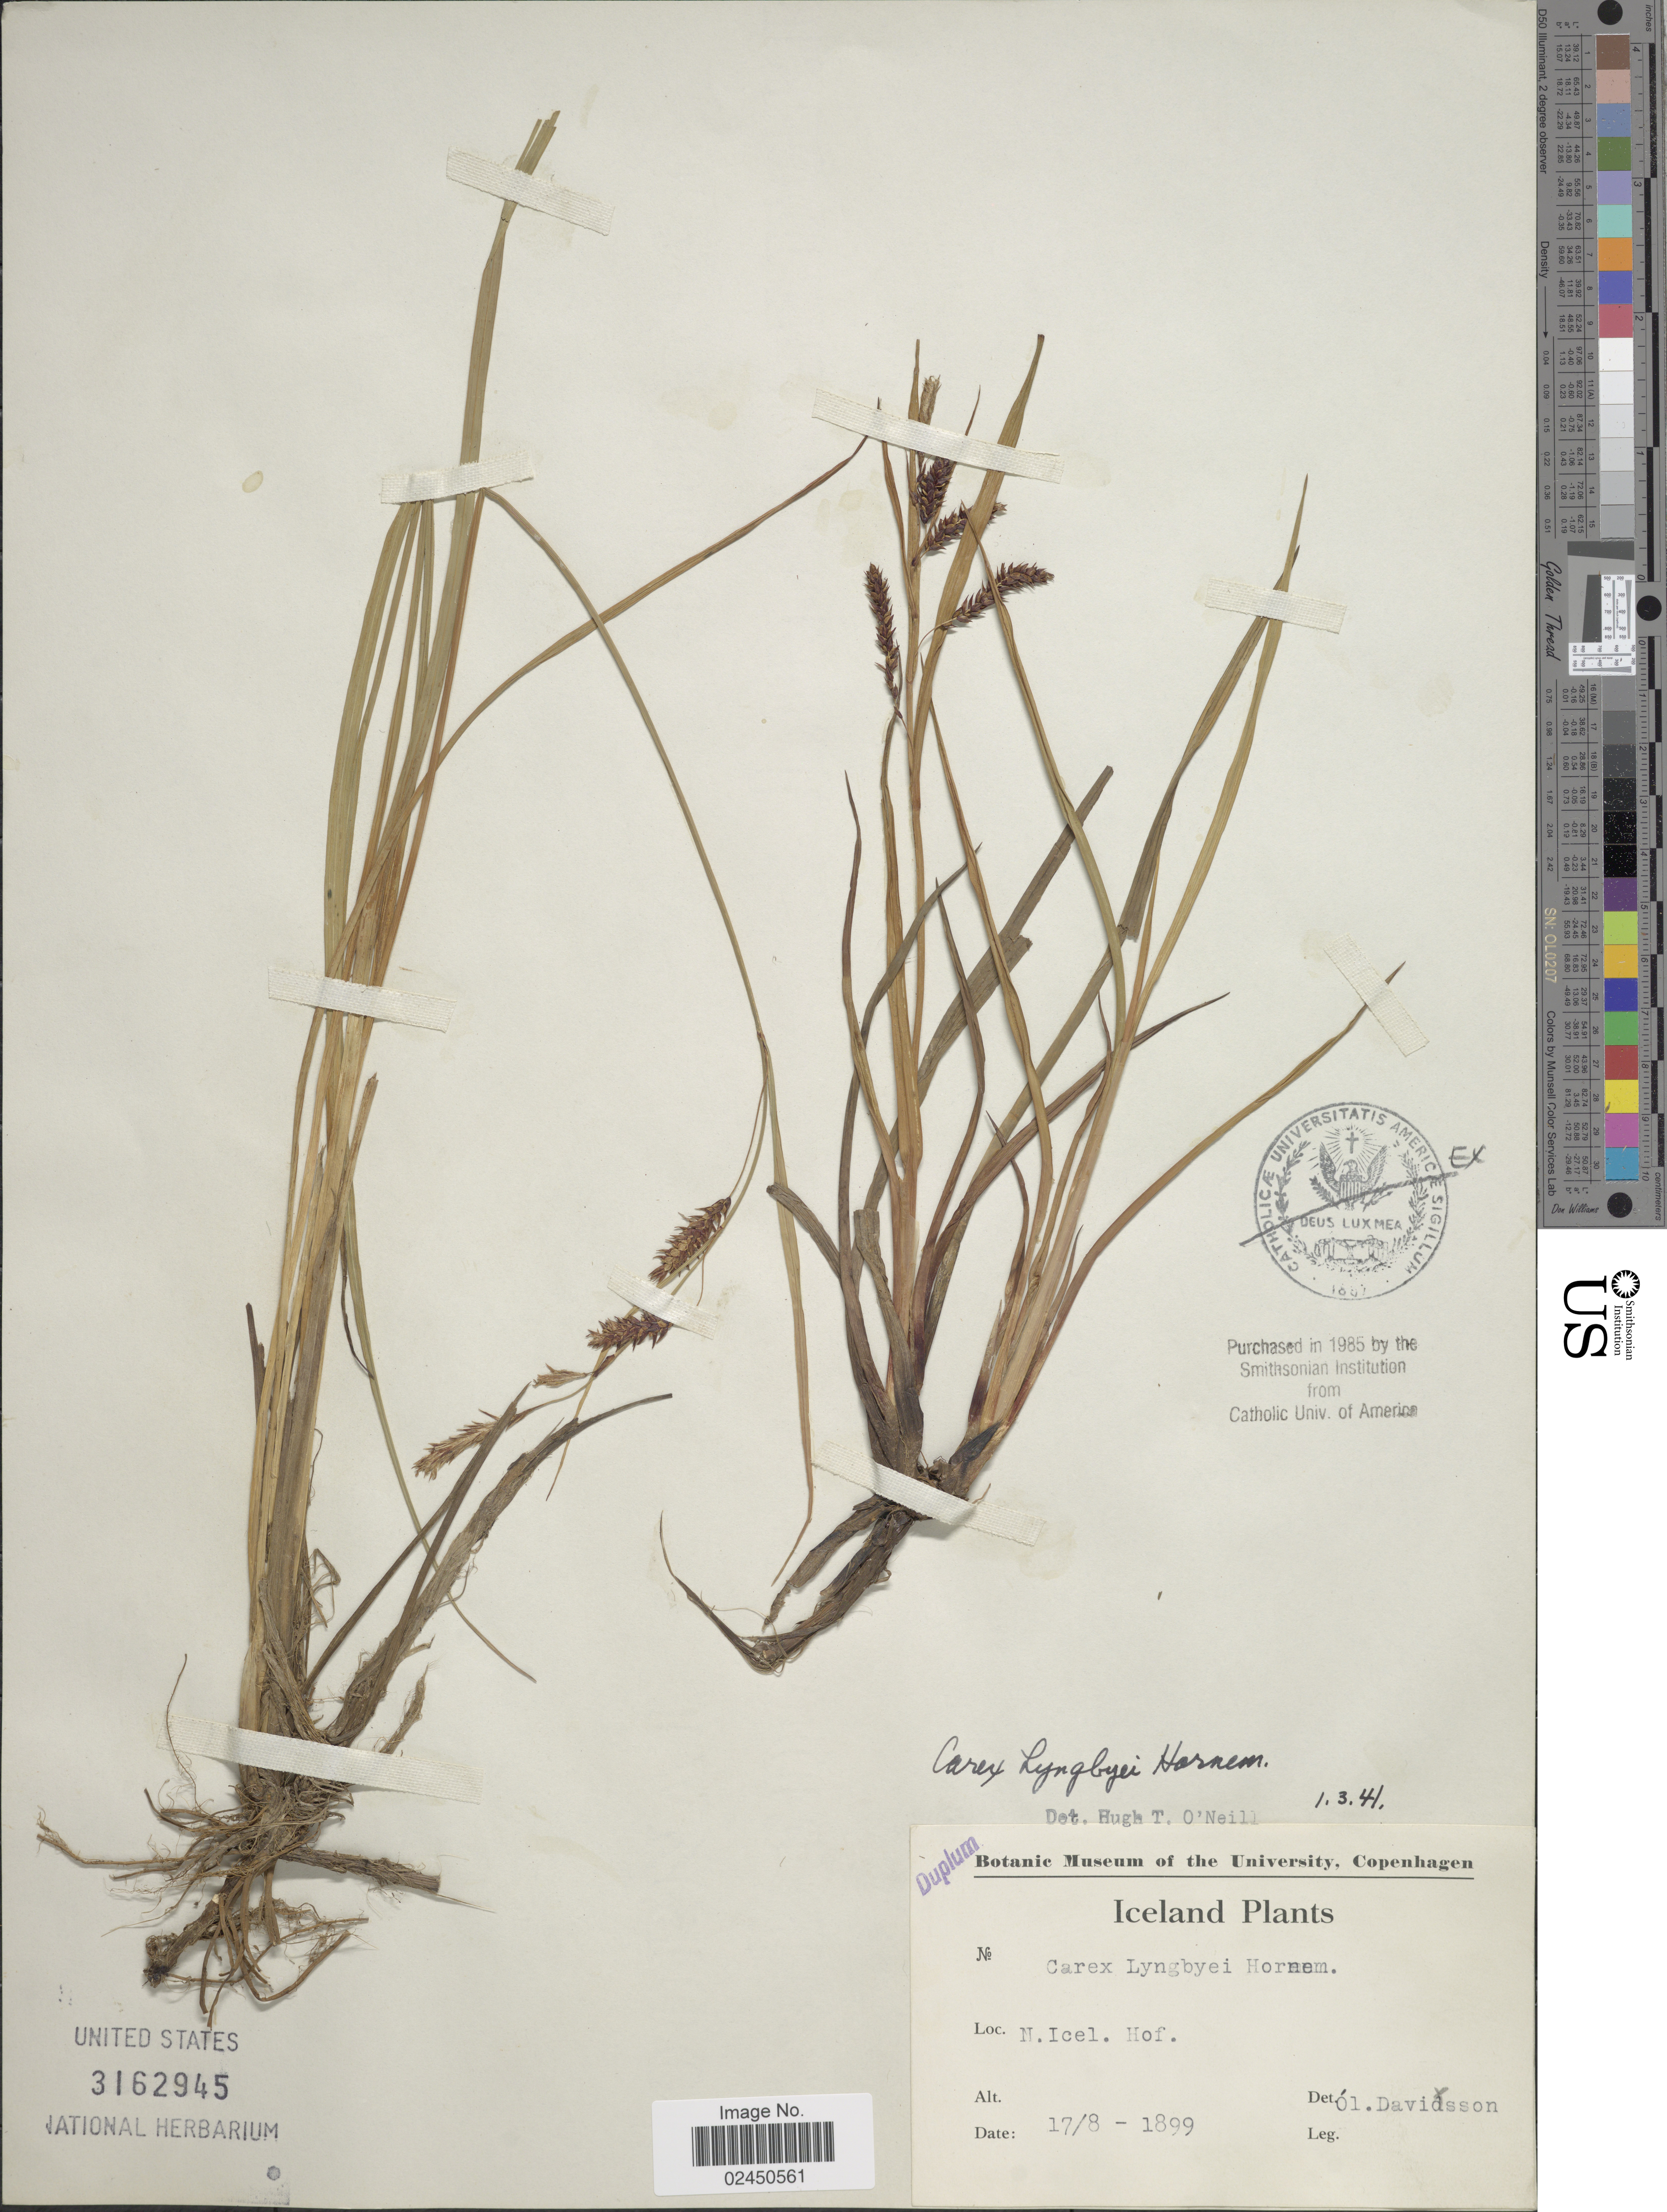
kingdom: Plantae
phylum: Tracheophyta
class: Liliopsida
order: Poales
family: Cyperaceae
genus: Carex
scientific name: Carex lyngbyei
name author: Hornem.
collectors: O. Davidsson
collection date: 1899-08-17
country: Iceland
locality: N. Icel. Hof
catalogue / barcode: US 3162945